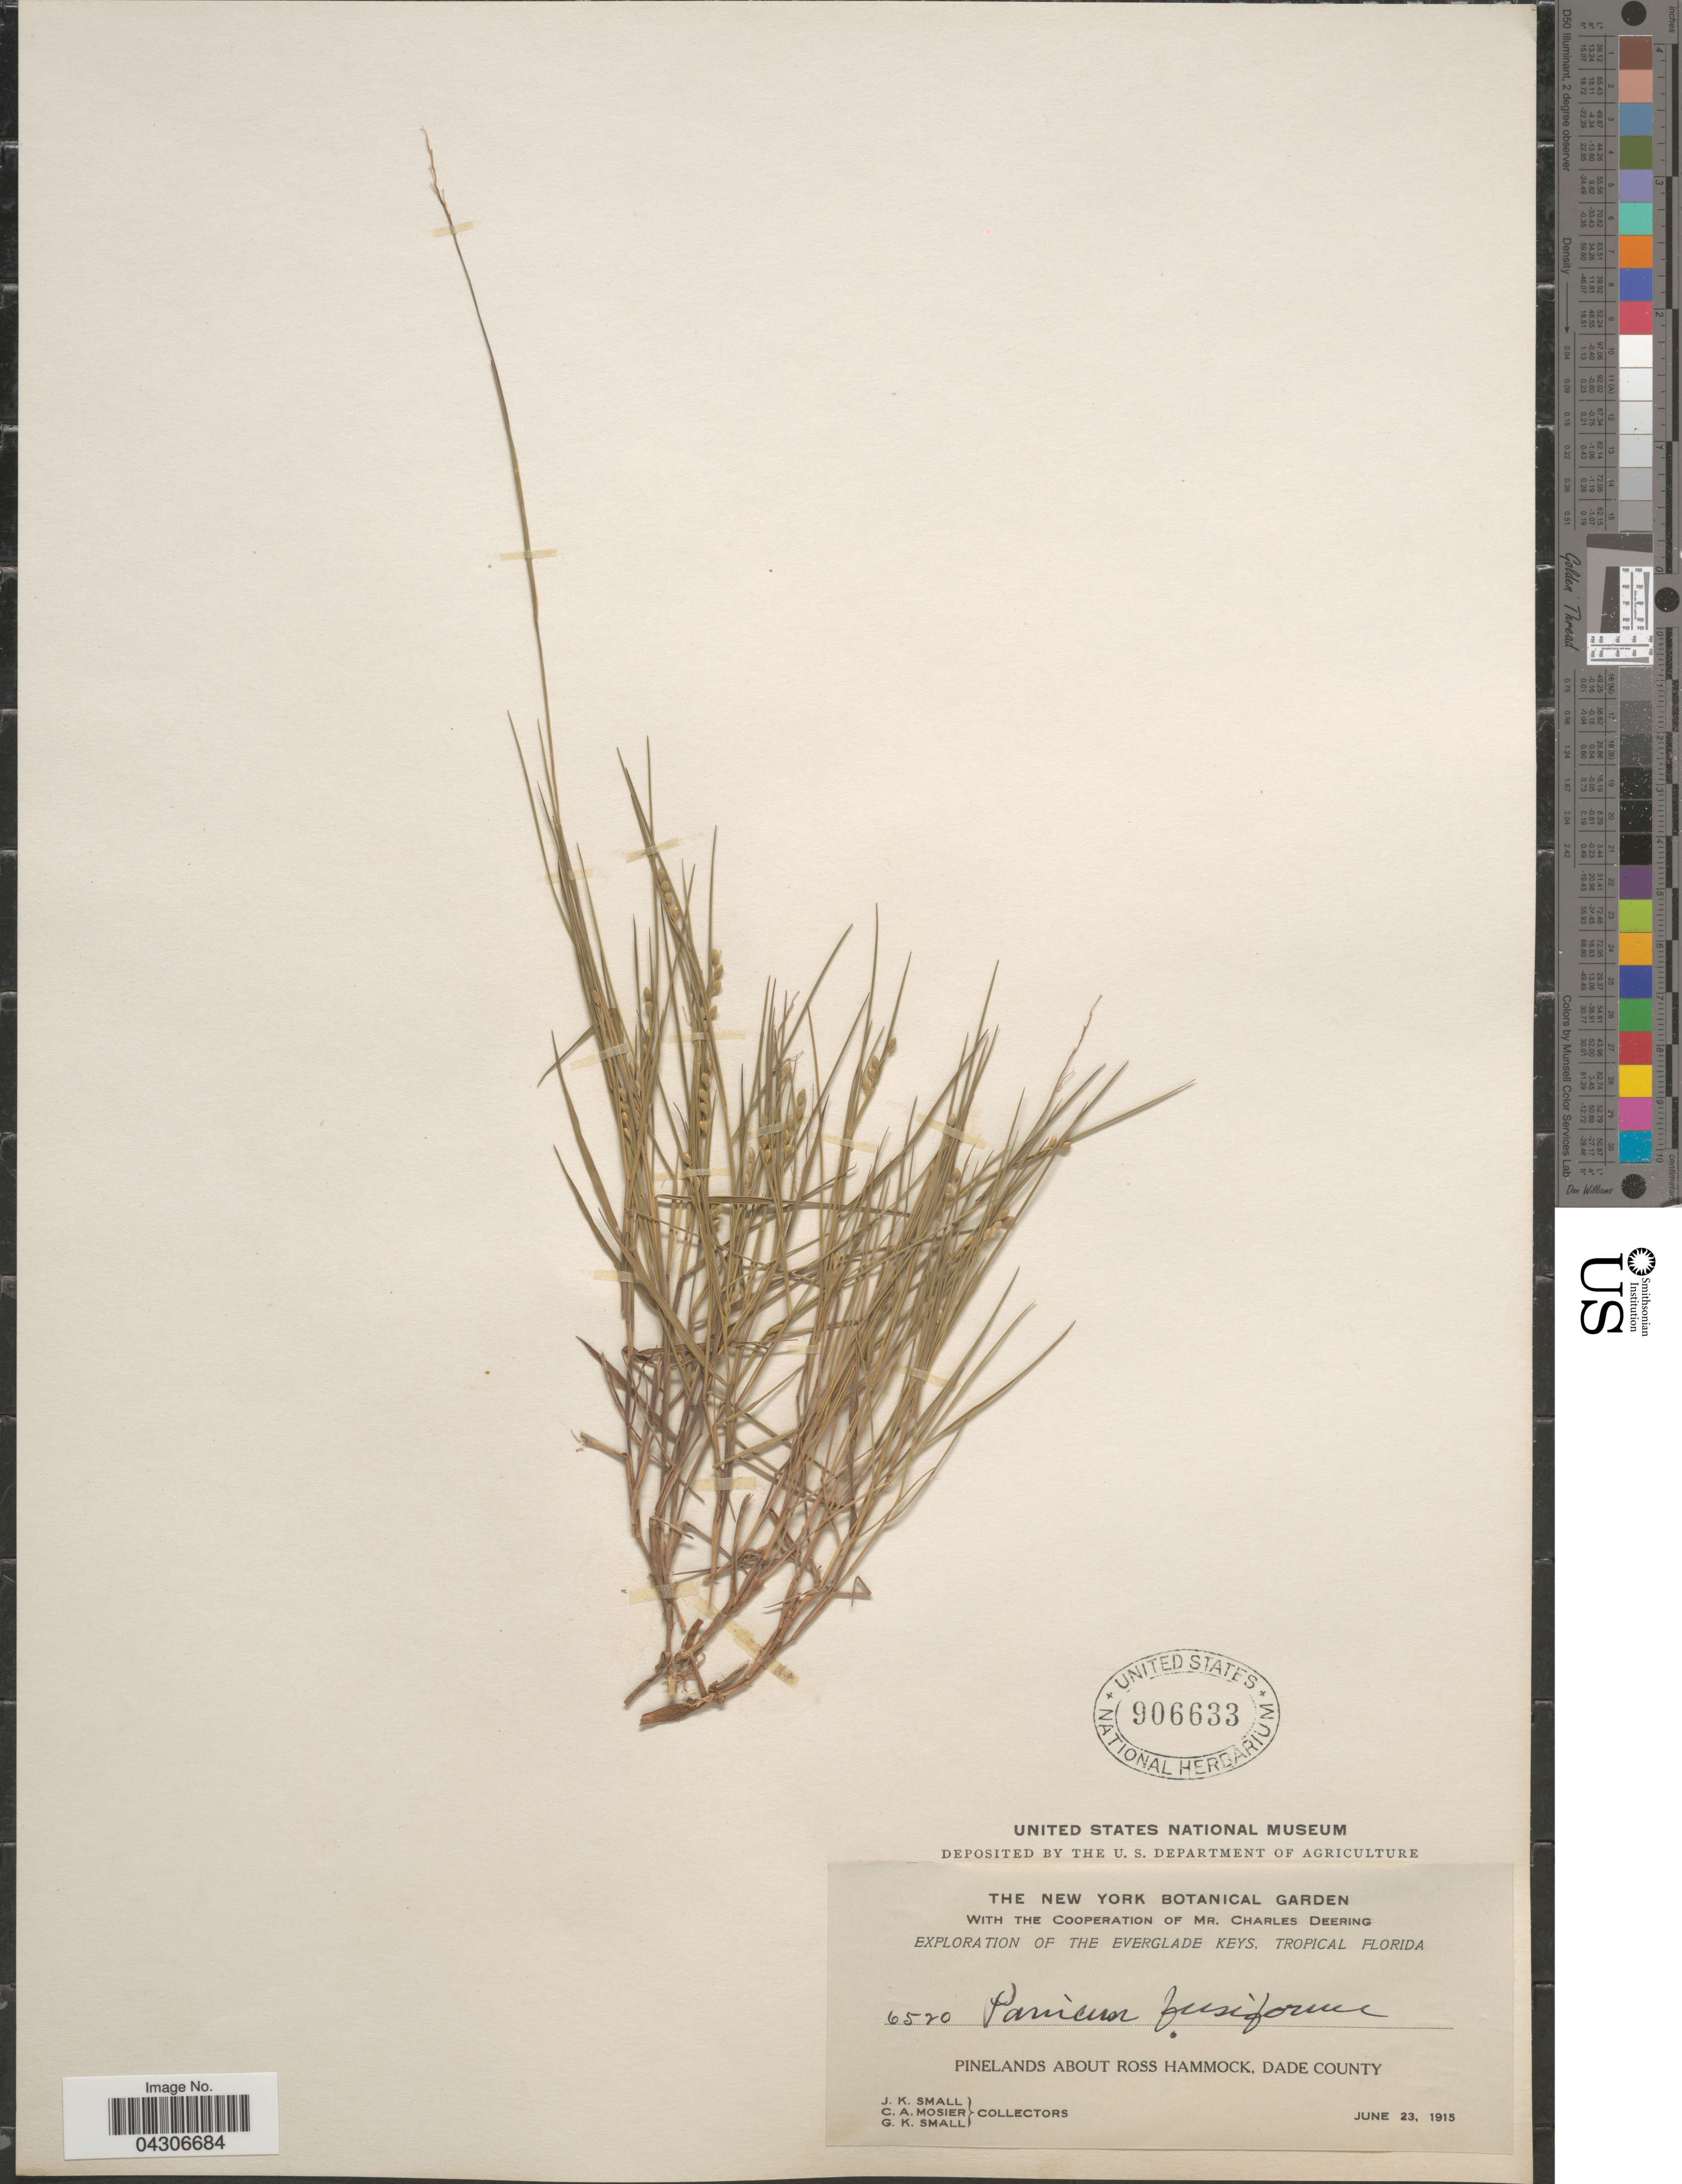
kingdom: Plantae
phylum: Tracheophyta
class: Liliopsida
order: Poales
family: Poaceae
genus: Dichanthelium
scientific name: Dichanthelium aciculare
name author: (Desv. ex Poir.) Gould & C.A. Clark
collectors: J. K. Small, C. A. Mosier & G. K. Small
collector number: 6520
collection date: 1915-06-23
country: United States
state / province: Florida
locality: Exploration Of The Everglades Keys, Tropical Florida. Pinelands About Ross Hammock, Dade County.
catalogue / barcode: US 906633